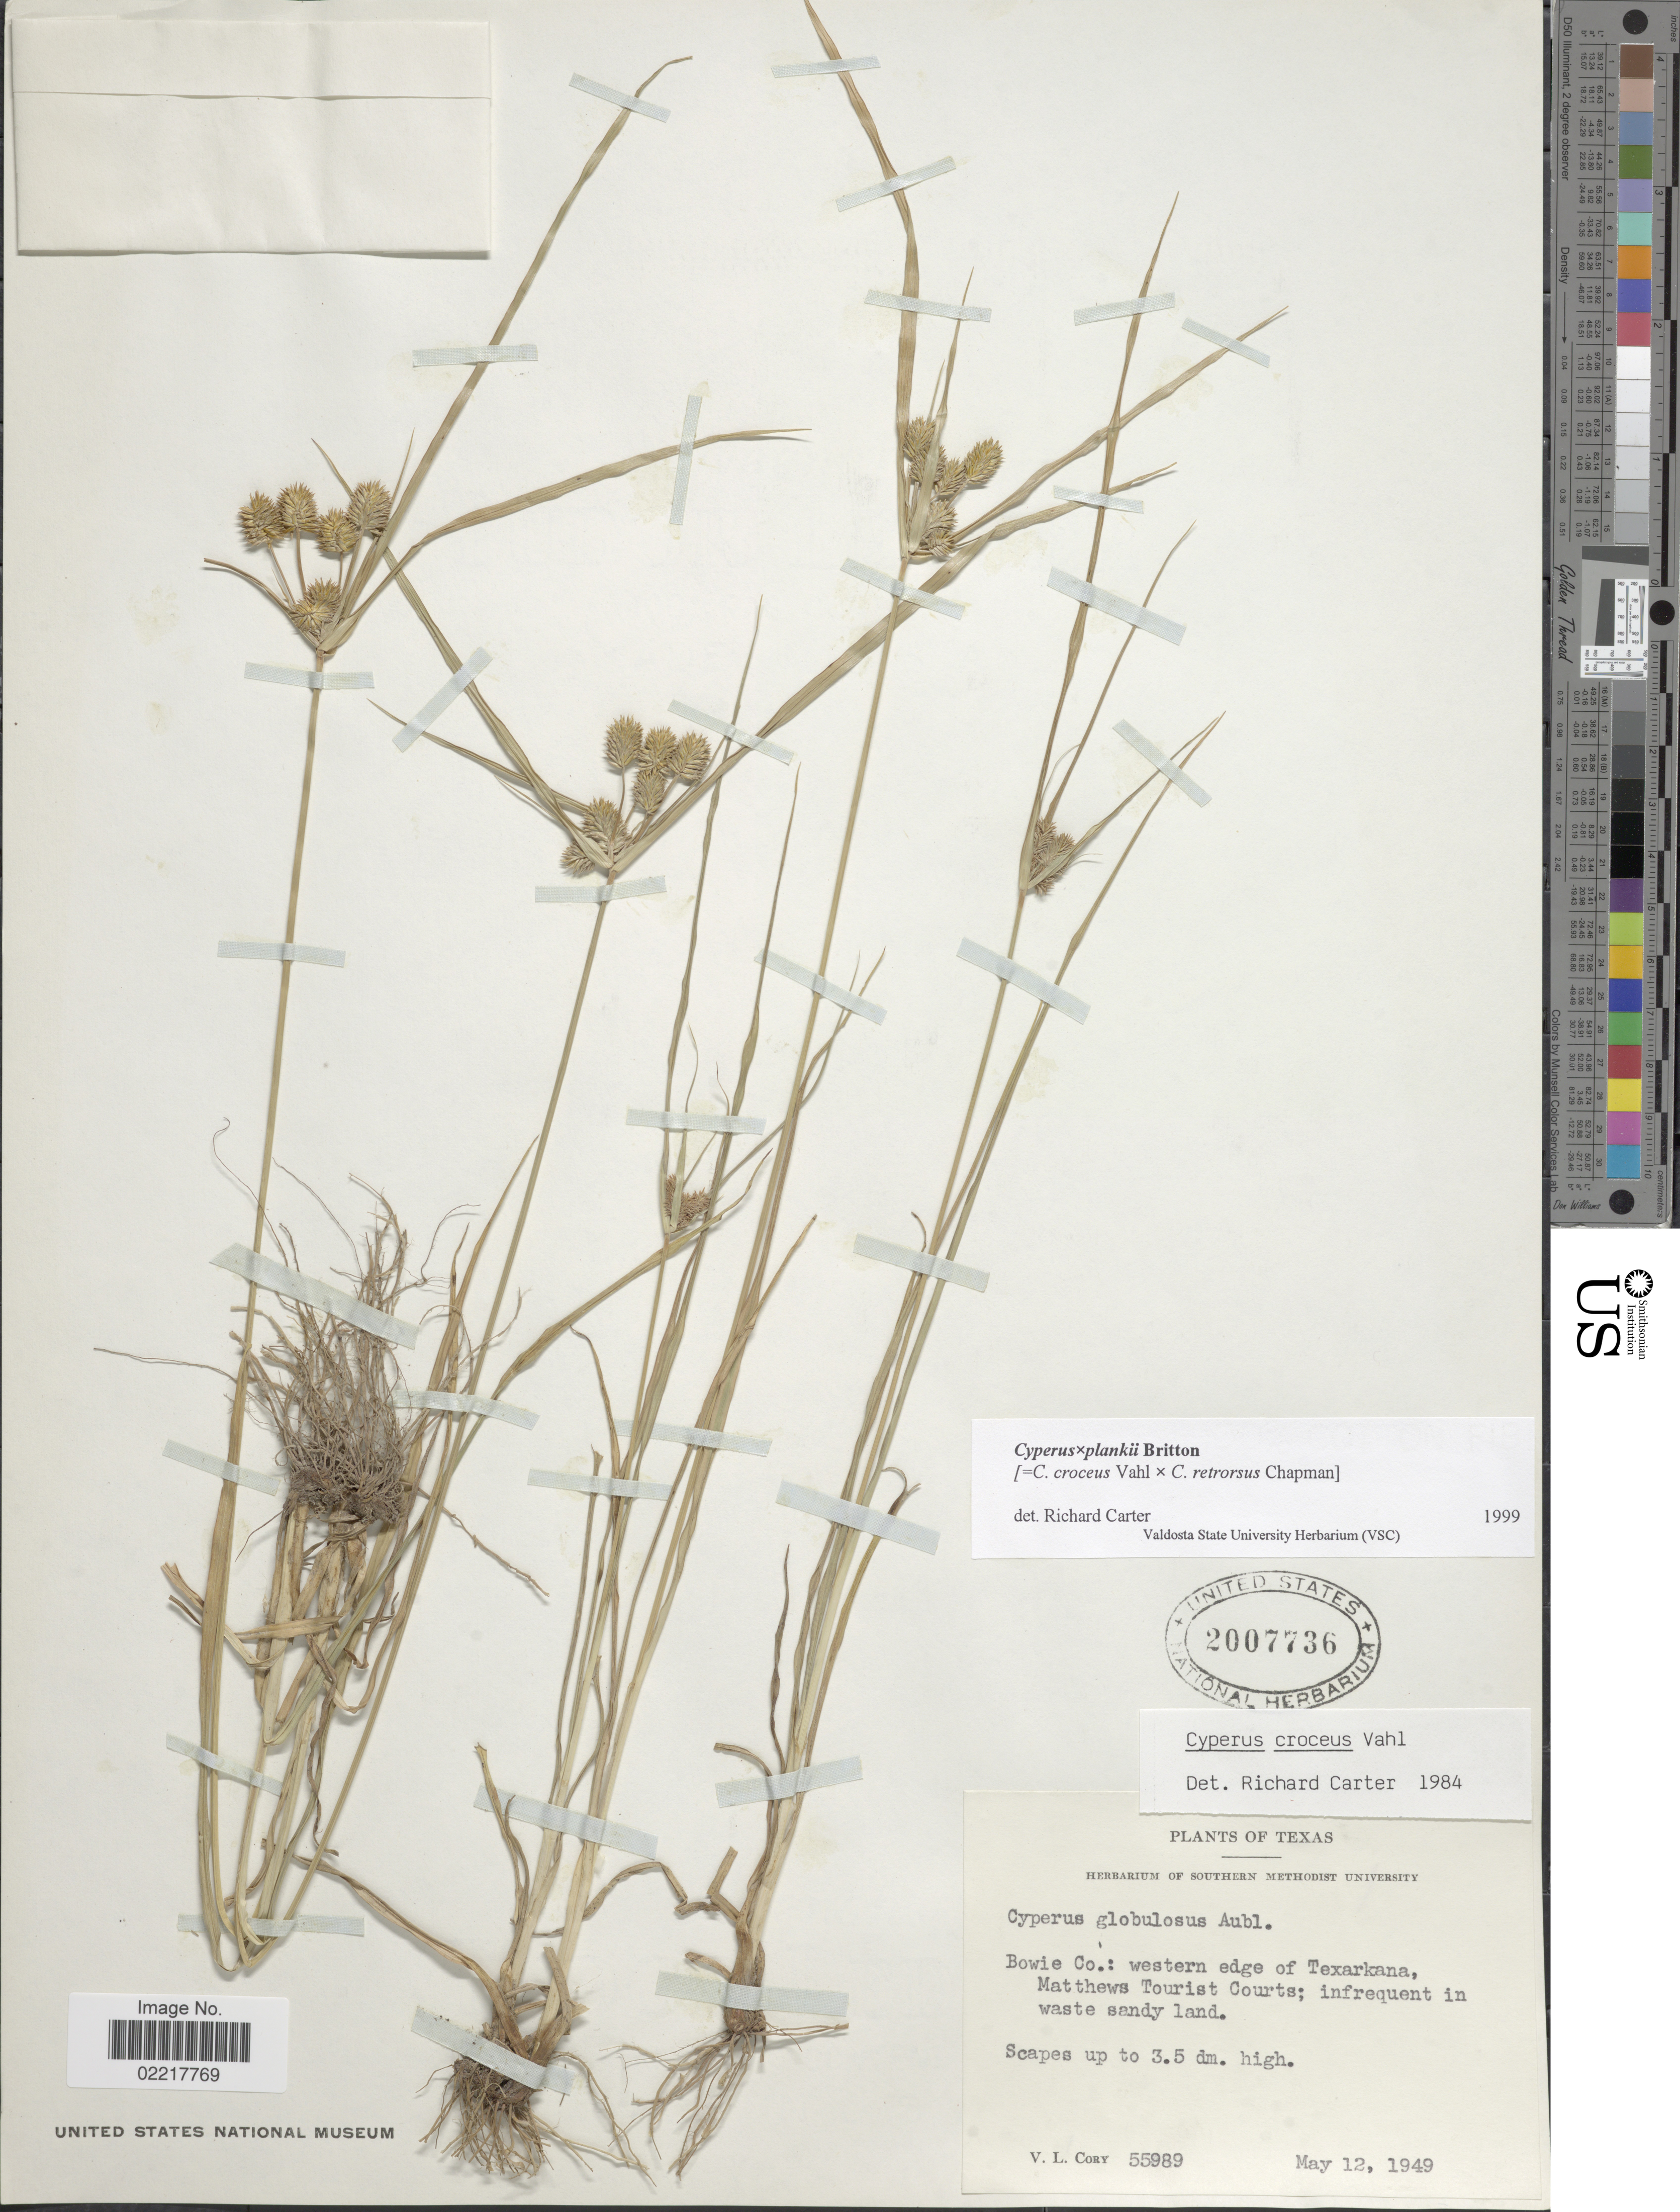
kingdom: Plantae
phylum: Tracheophyta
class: Liliopsida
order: Poales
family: Cyperaceae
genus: Cyperus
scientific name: Cyperus x plankii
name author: Britton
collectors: V. Cory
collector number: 55989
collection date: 1949-05-12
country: United States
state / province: Texas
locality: Bowie Co.: western edge of Texarkana, matthews Tourist Courts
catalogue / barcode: US 2007736